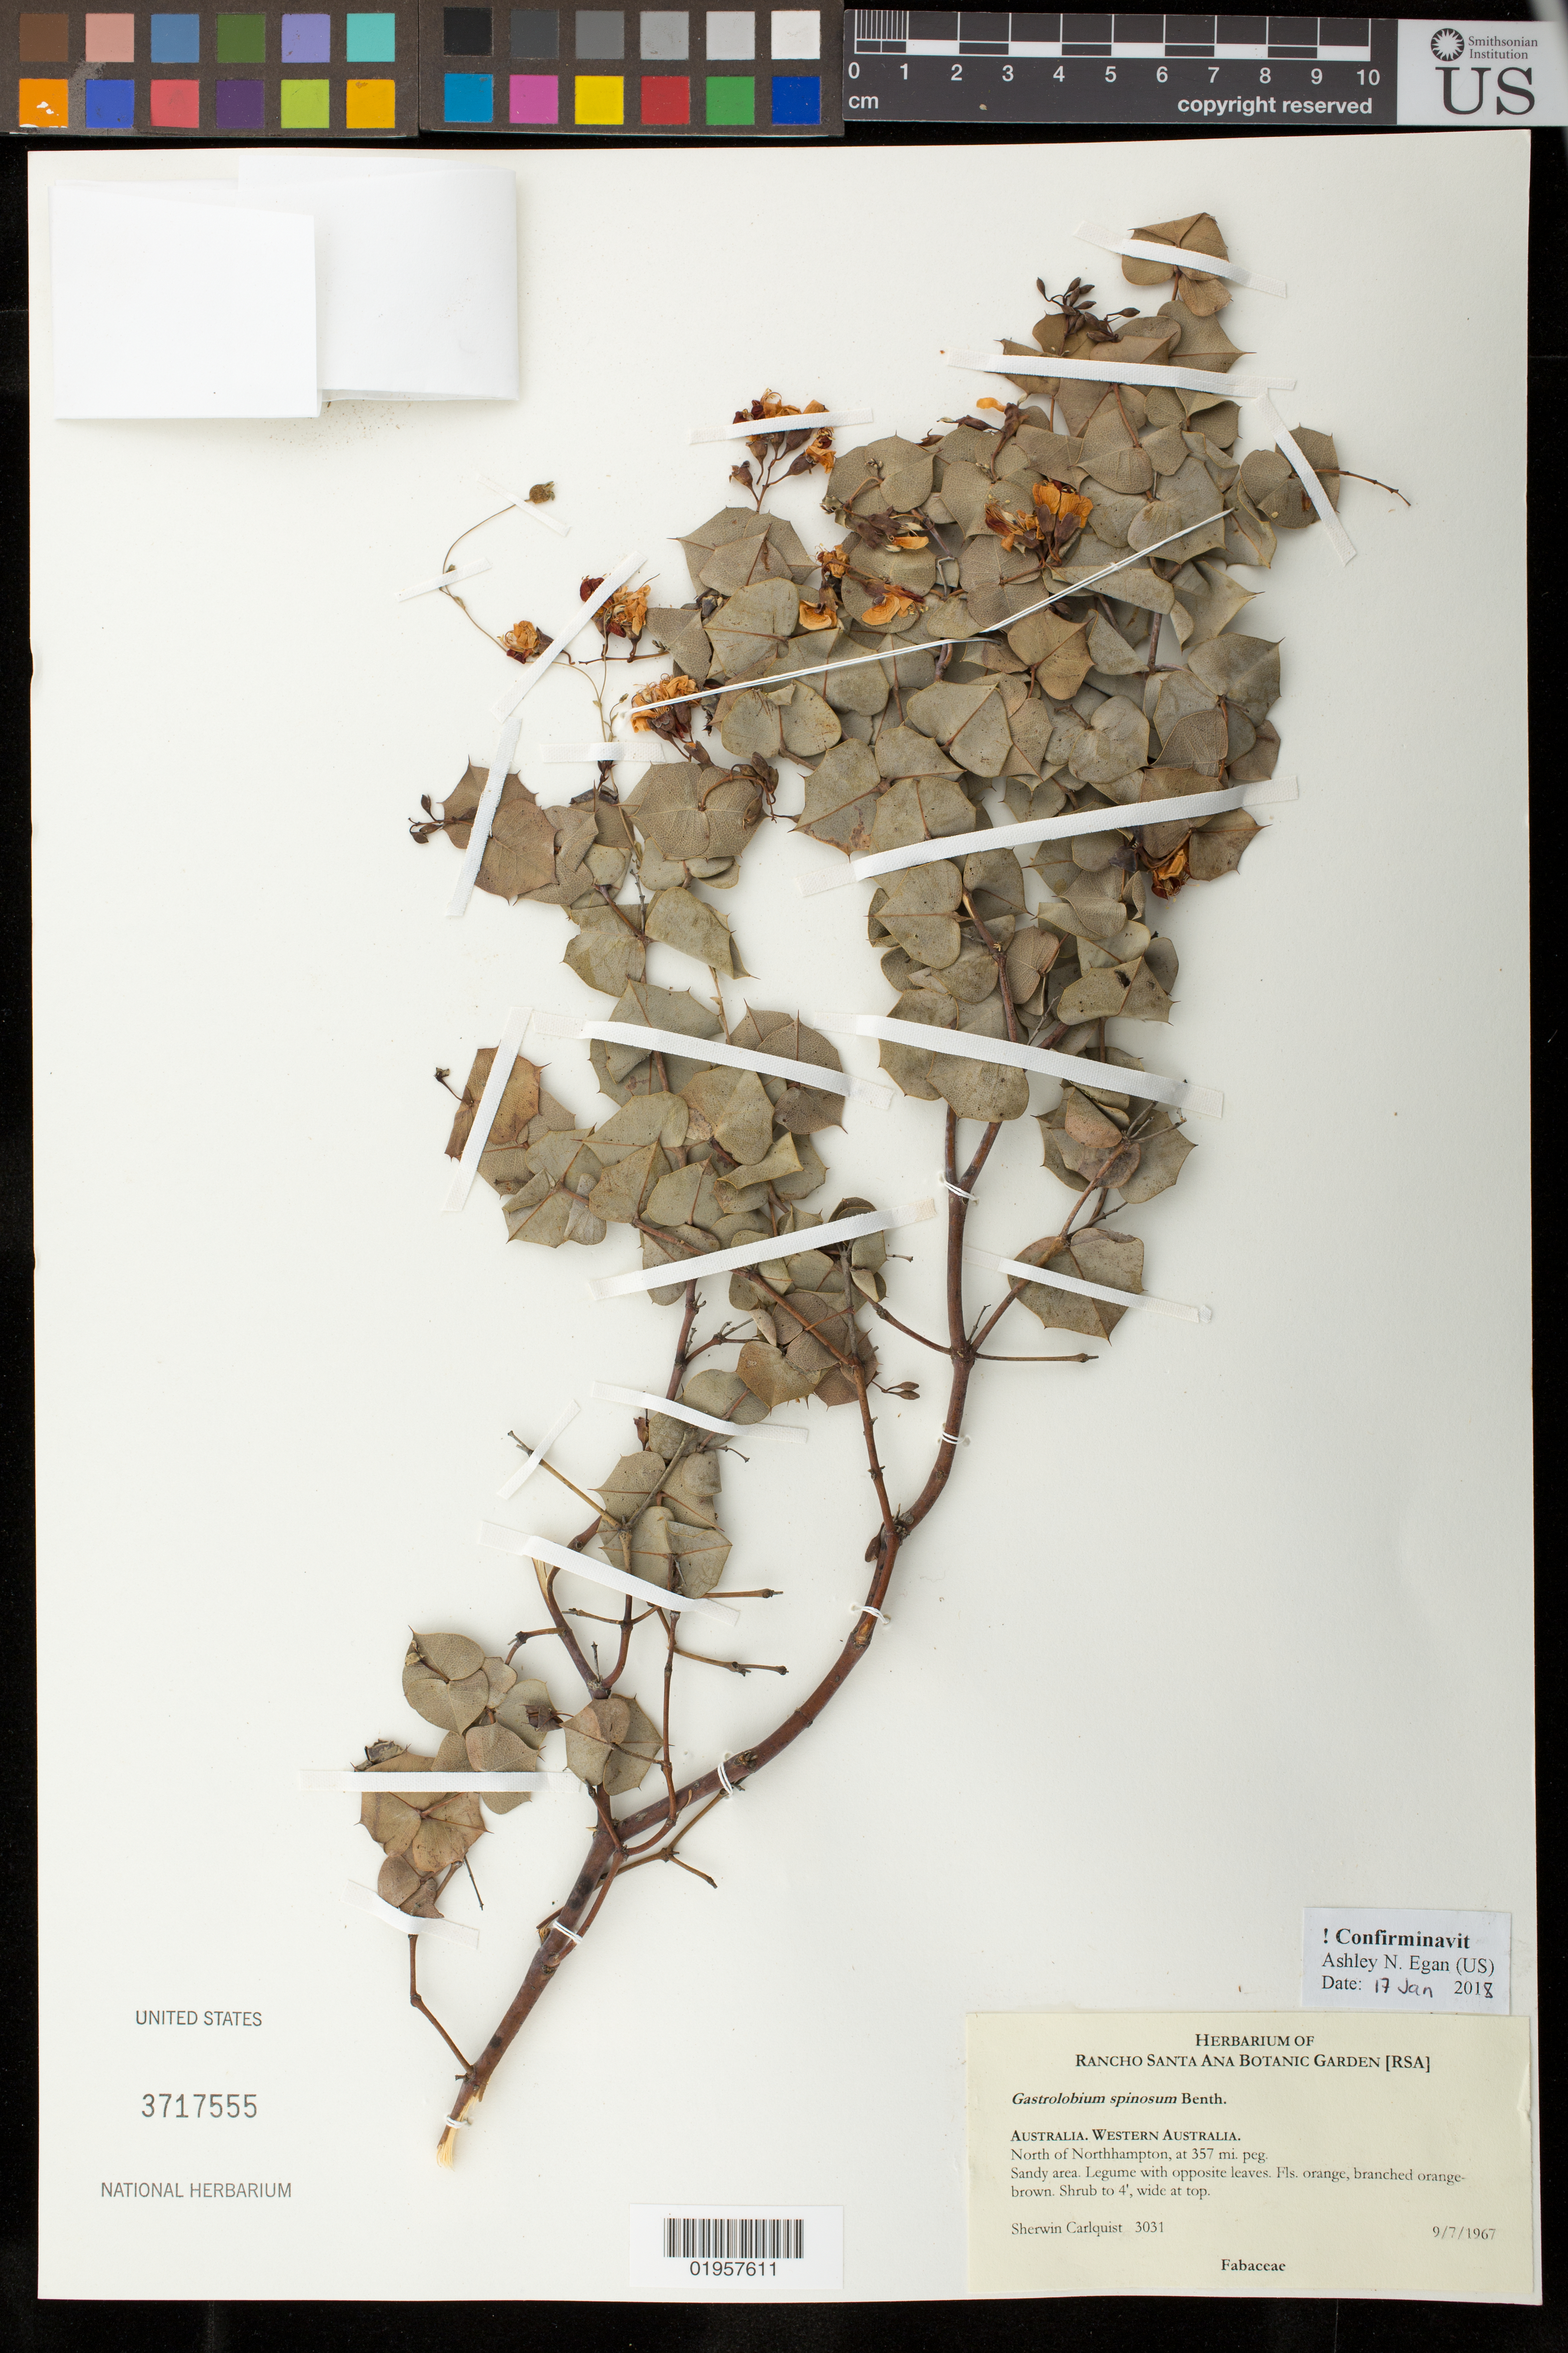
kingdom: Plantae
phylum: Tracheophyta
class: Magnoliopsida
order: Fabales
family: Fabaceae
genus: Gastrolobium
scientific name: Gastrolobium spinosum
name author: Benth.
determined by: Egan, Ashley N., (US), Smithsonian Institution - National Museum of Natural History (UNITED STATES)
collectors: S. Carlquist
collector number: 3031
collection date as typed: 9/7/1967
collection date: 1967-09-07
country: Australia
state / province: Western Australia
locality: North of Northhampton, at 357 mi. peg.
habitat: Sandy area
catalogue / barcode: US 3717555